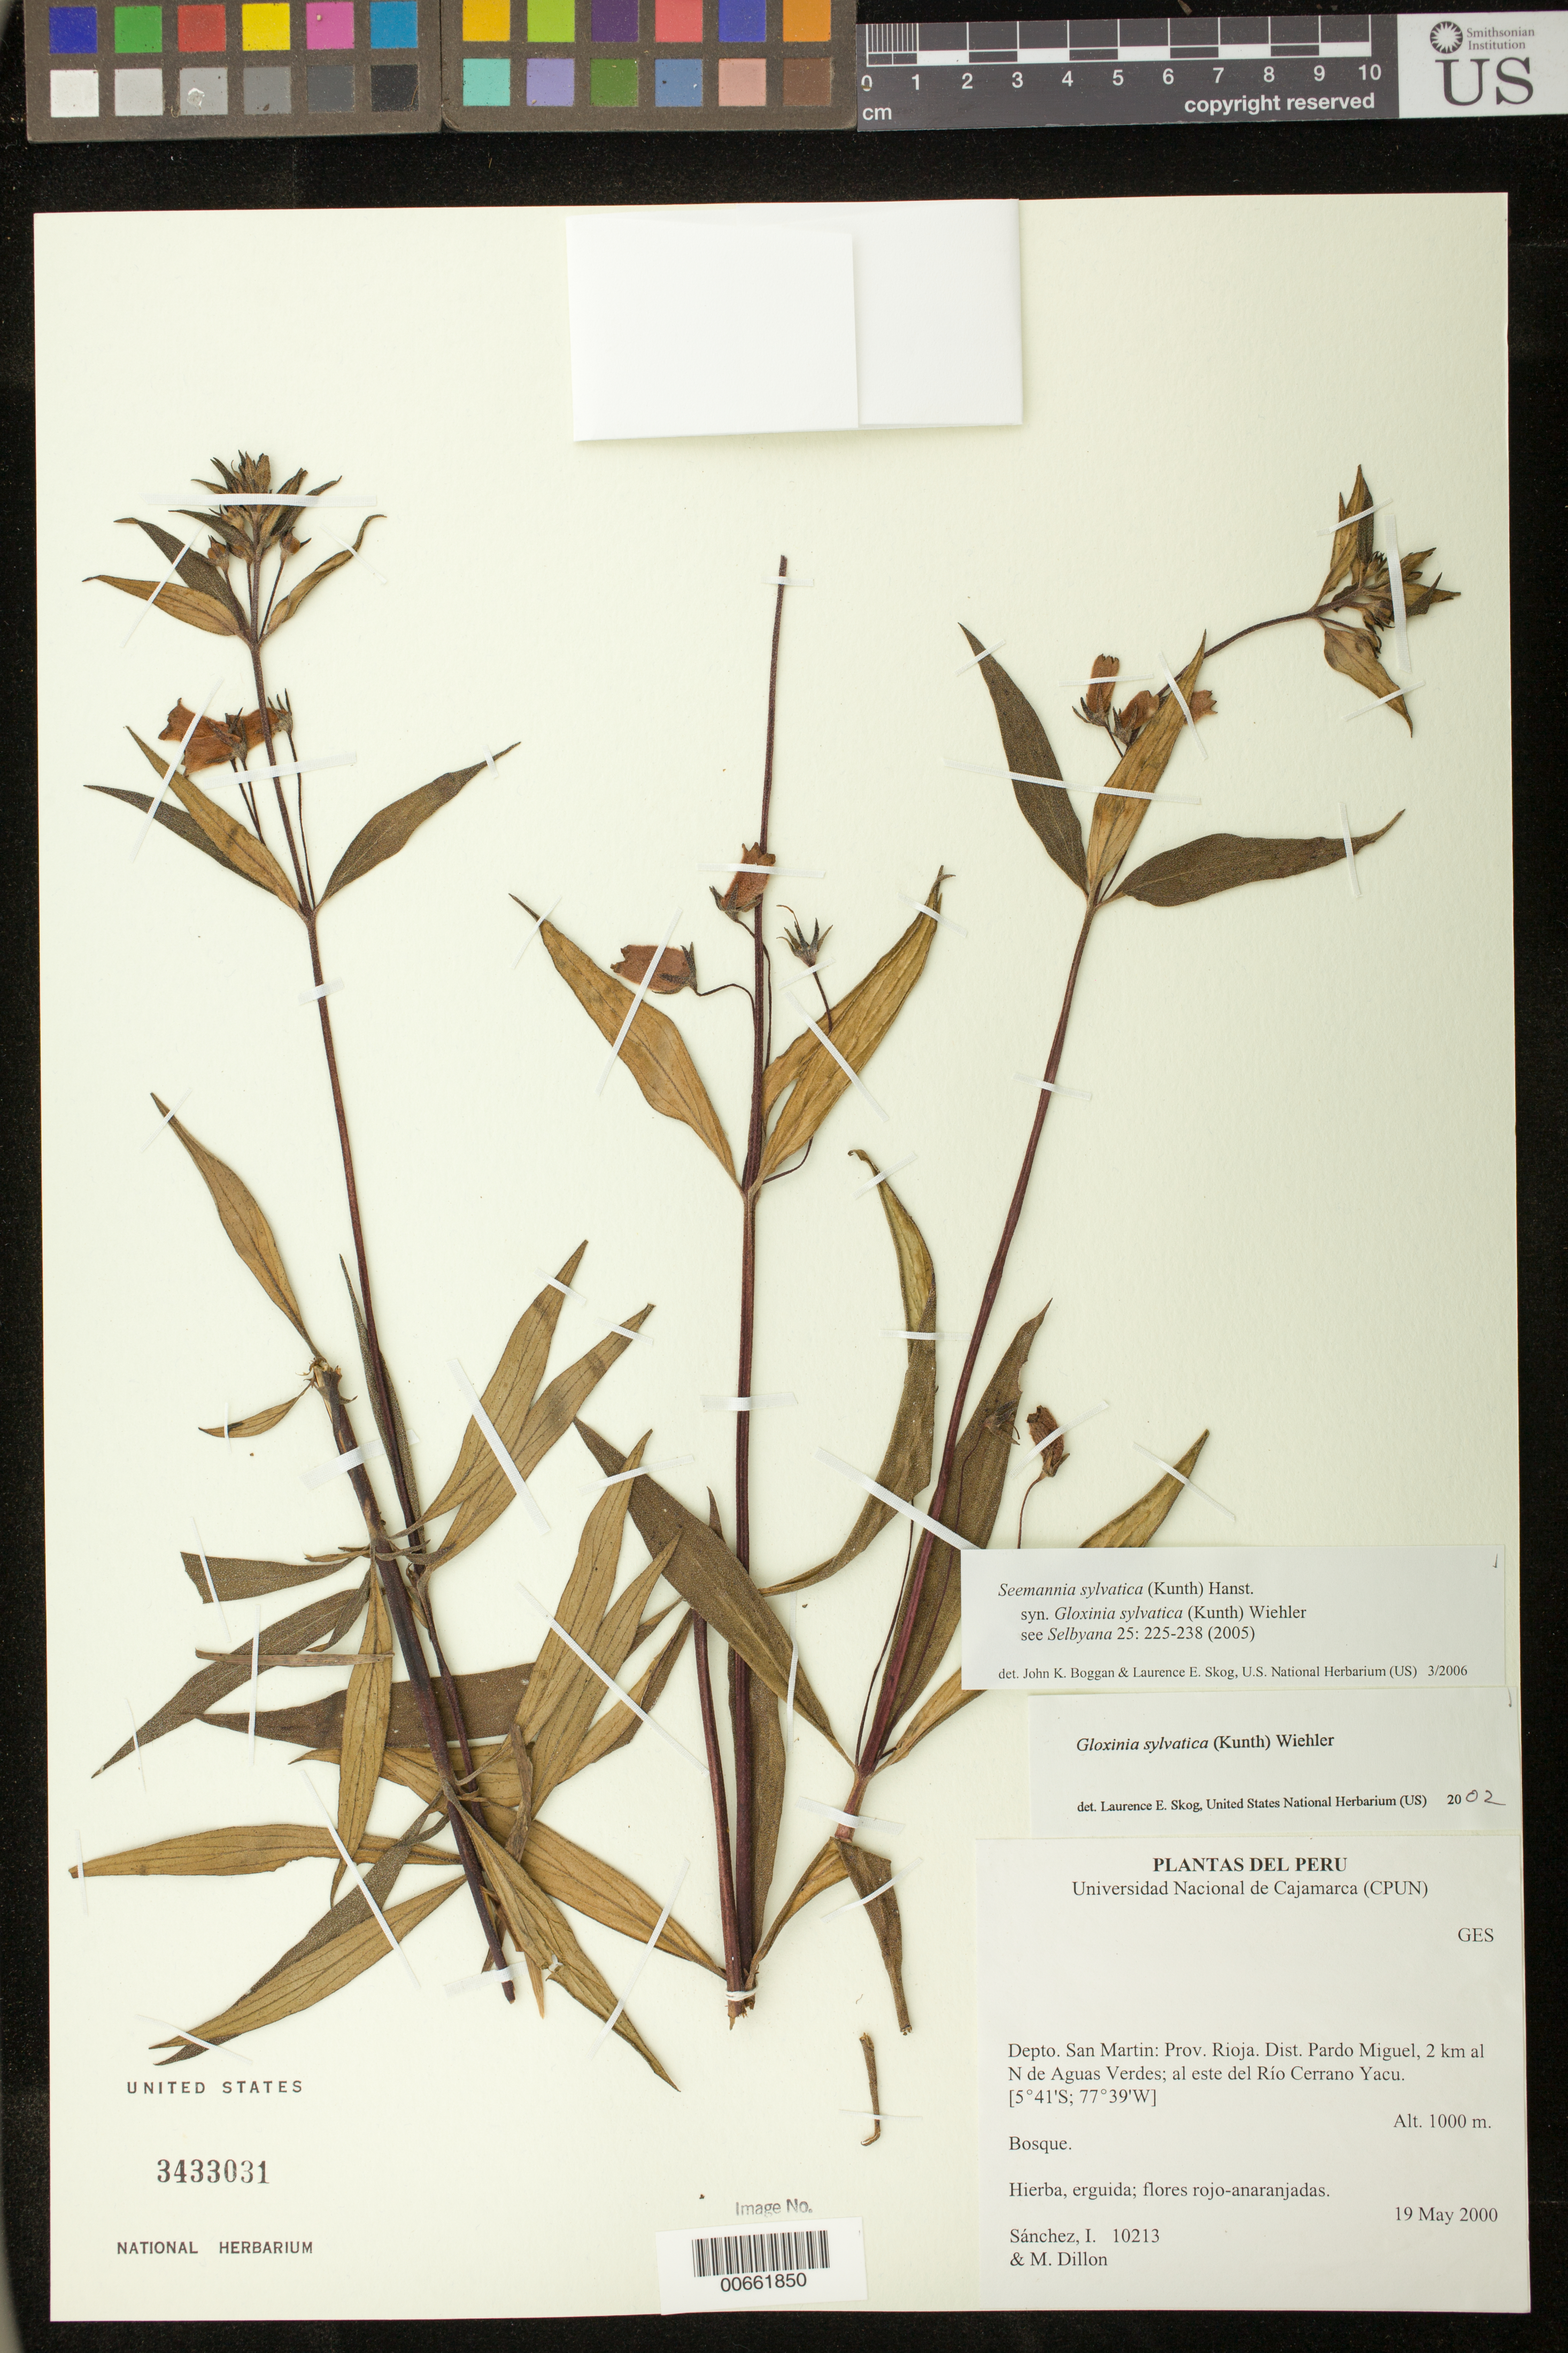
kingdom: Plantae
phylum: Tracheophyta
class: Magnoliopsida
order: Lamiales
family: Gesneriaceae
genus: Seemannia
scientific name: Seemannia sylvatica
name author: (Kunth) Hanst.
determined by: Boggan, J. K.; Skog, L. E.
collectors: I. Sanchez & M. O. Dillon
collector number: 10213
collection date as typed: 19 May 2000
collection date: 2000-05-19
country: Peru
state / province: San Martín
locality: Prov. Rioja, Dist. Pardo Miguel, 2 km al N de Aguas Verdes; al este del Río Cerrano Yacu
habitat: Bosque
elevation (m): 1000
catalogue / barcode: US 3433031